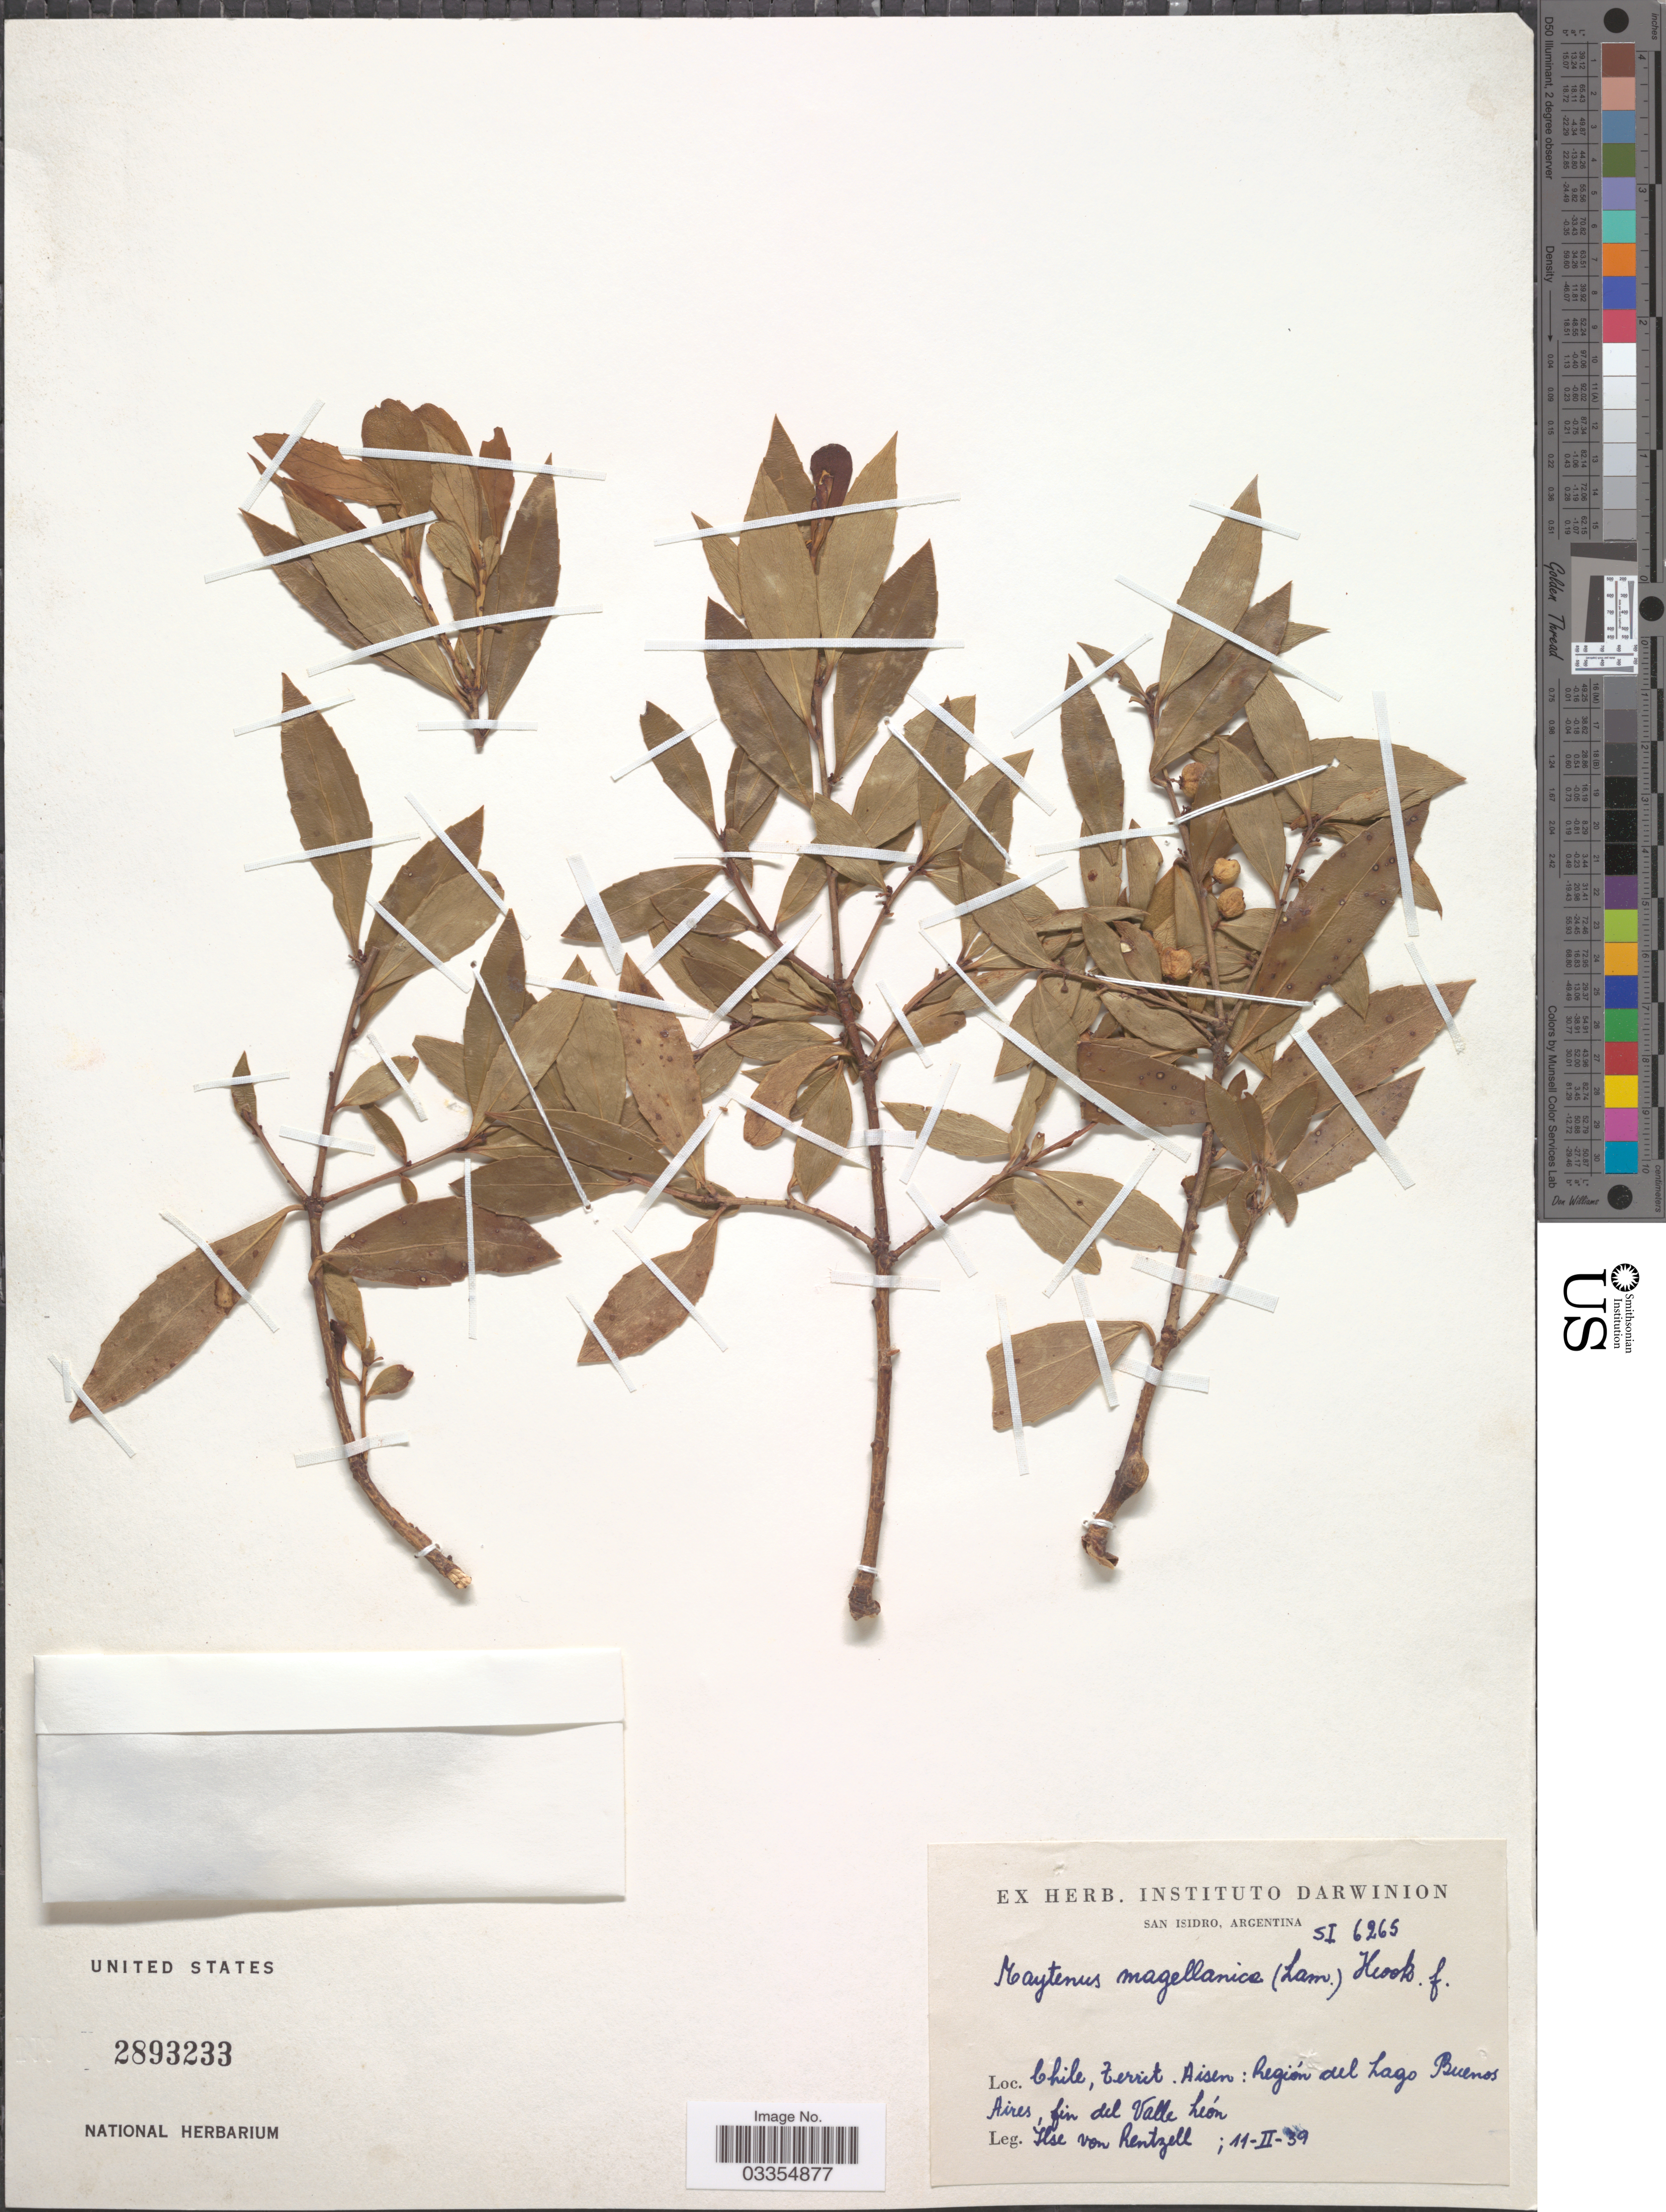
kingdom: Plantae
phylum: Tracheophyta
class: Magnoliopsida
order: Celastrales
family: Celastraceae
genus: Maytenus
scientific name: Maytenus magellanica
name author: (Lam.) Hook. f.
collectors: I. von Rentzell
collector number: SI 6265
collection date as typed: Transcribed d/m/y: 11/2/39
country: Chile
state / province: Aisén (XI)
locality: Aisen: Región del Lago Buenos Aires, fin del Valle León.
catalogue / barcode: US 2893233